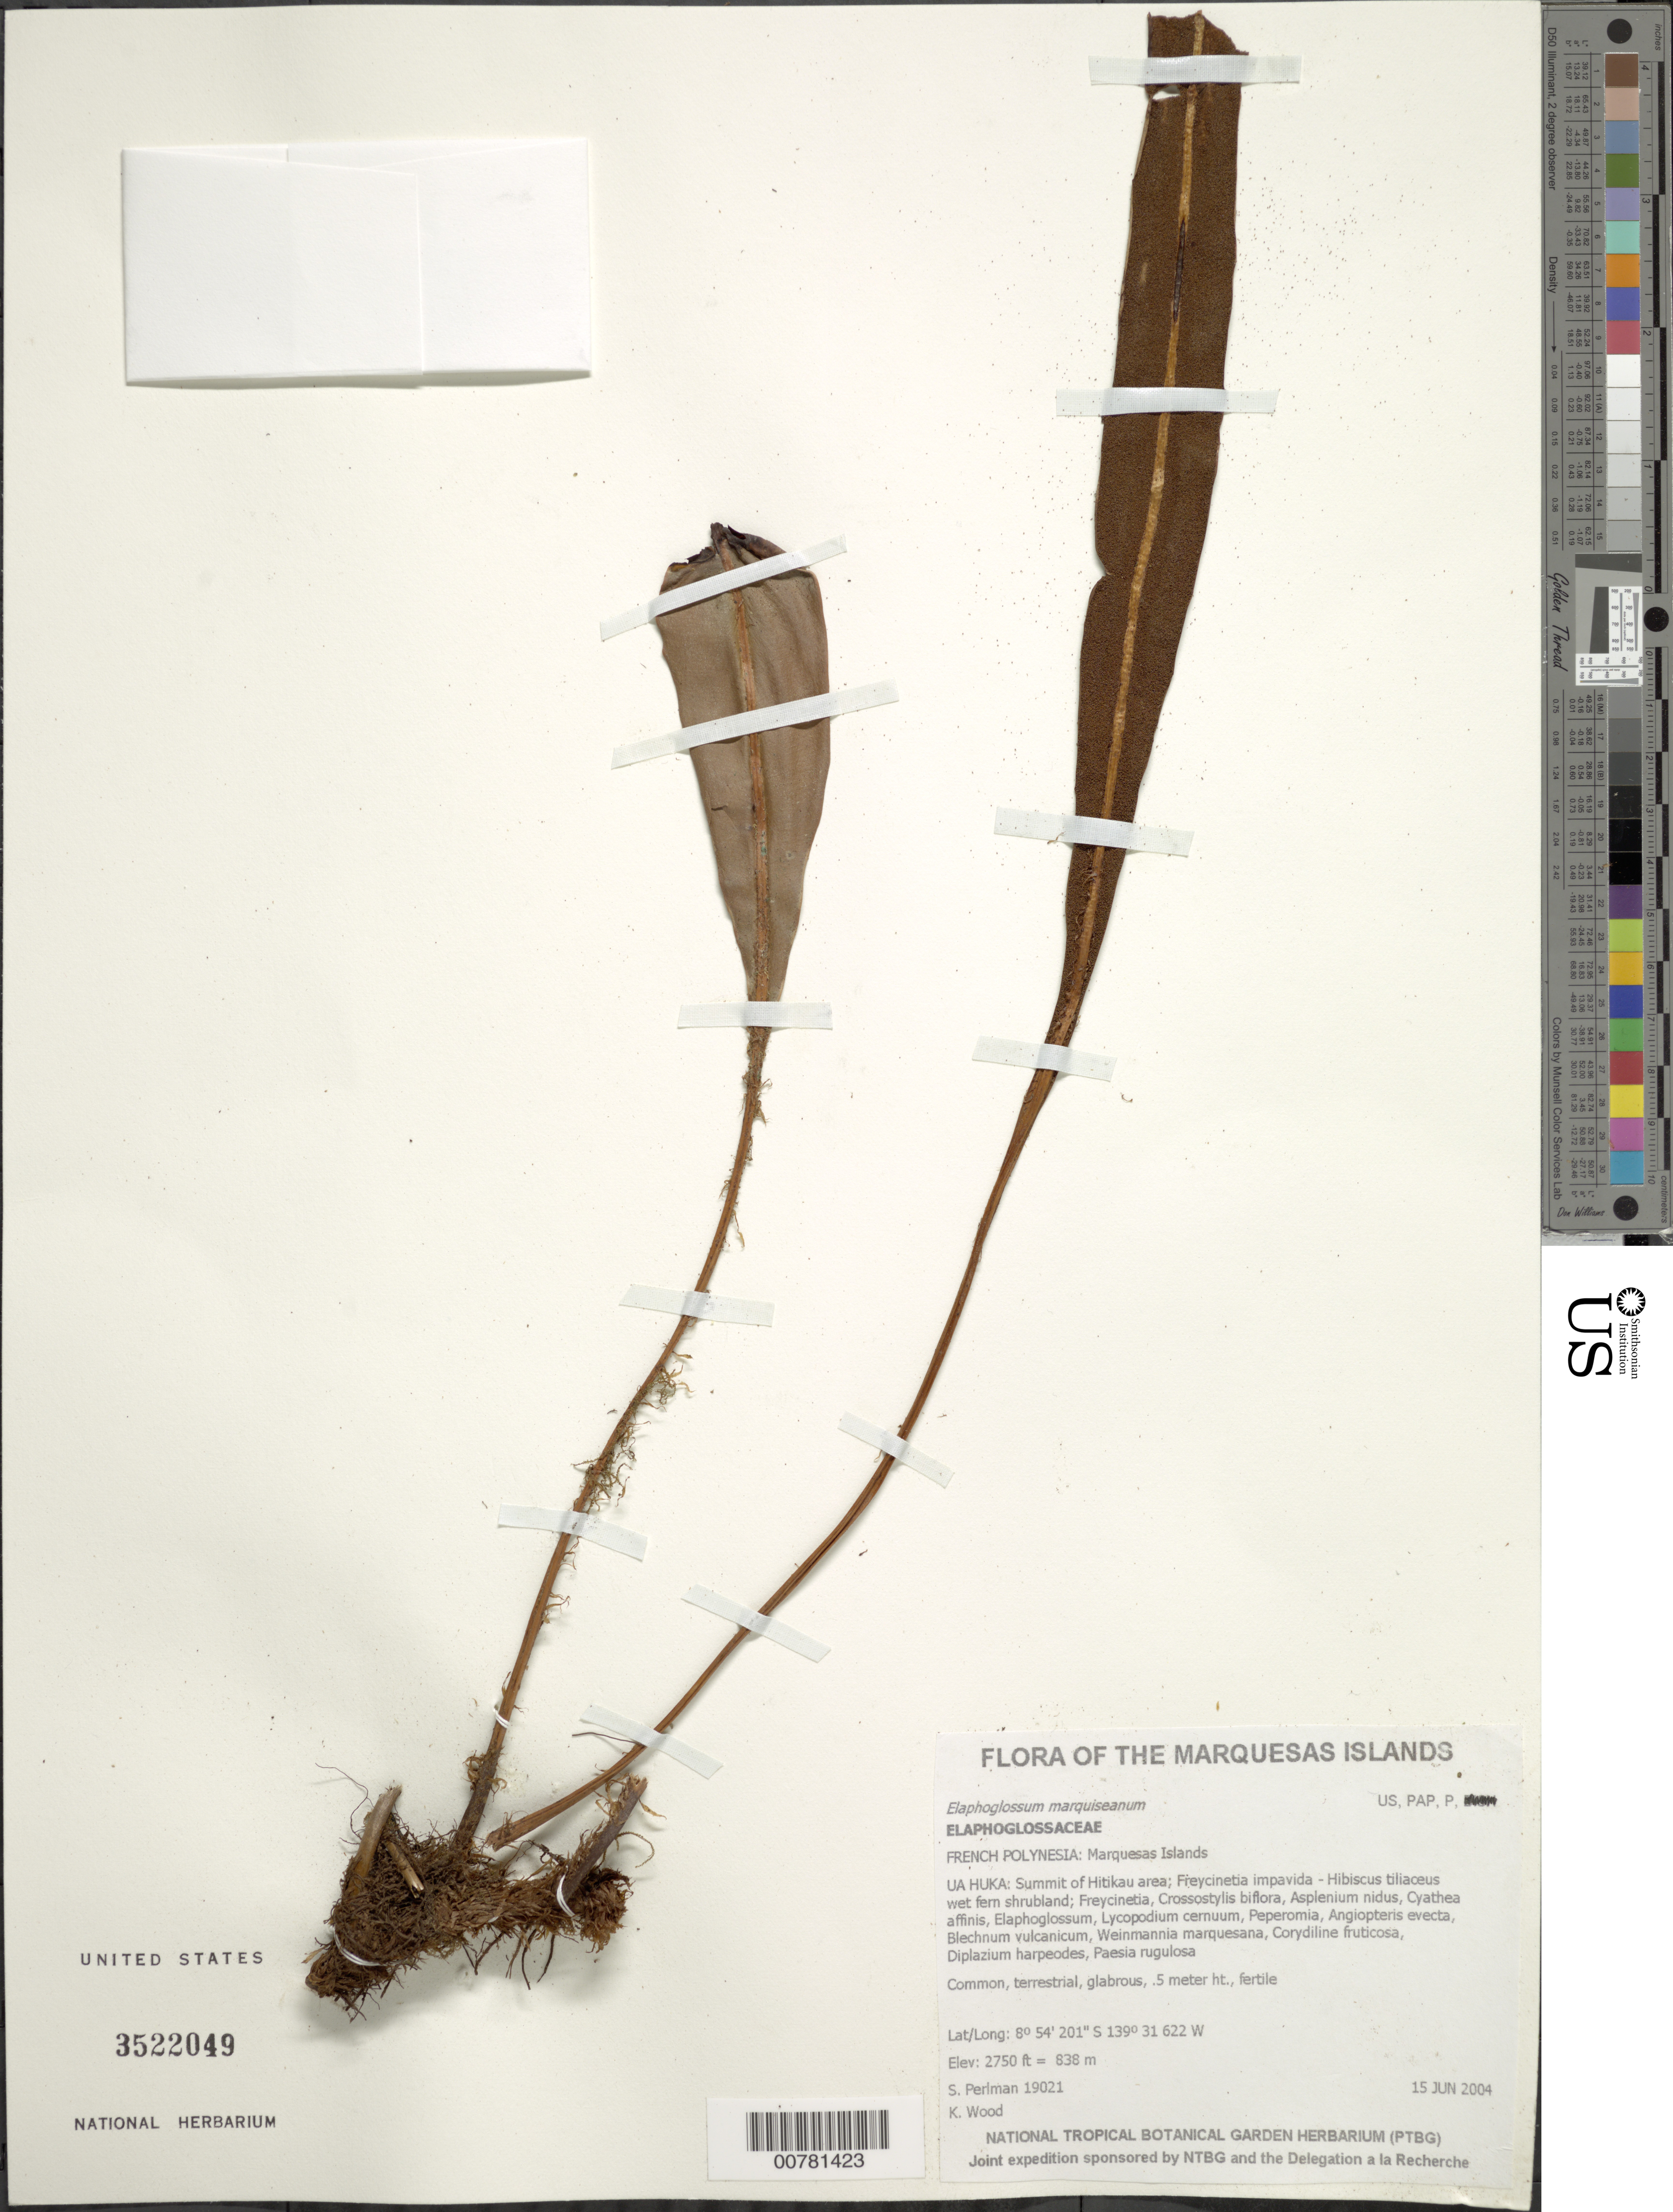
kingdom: Plantae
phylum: Tracheophyta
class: Polypodiopsida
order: Polypodiales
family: Dryopteridaceae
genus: Elaphoglossum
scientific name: Elaphoglossum marquisearum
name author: Bonap.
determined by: Lorence, David H., (PTBG), National Tropical Botanical Garden (UNITED STATES)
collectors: S. P. Perlman & K. R. Wood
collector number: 19021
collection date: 2004-06-15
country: French Polynesia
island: Ua Huka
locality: Summit of Hitikau area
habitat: Freycinetia impavida - Hibiscus tiliaceus wet fern shrubland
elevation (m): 838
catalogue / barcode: US 3522049